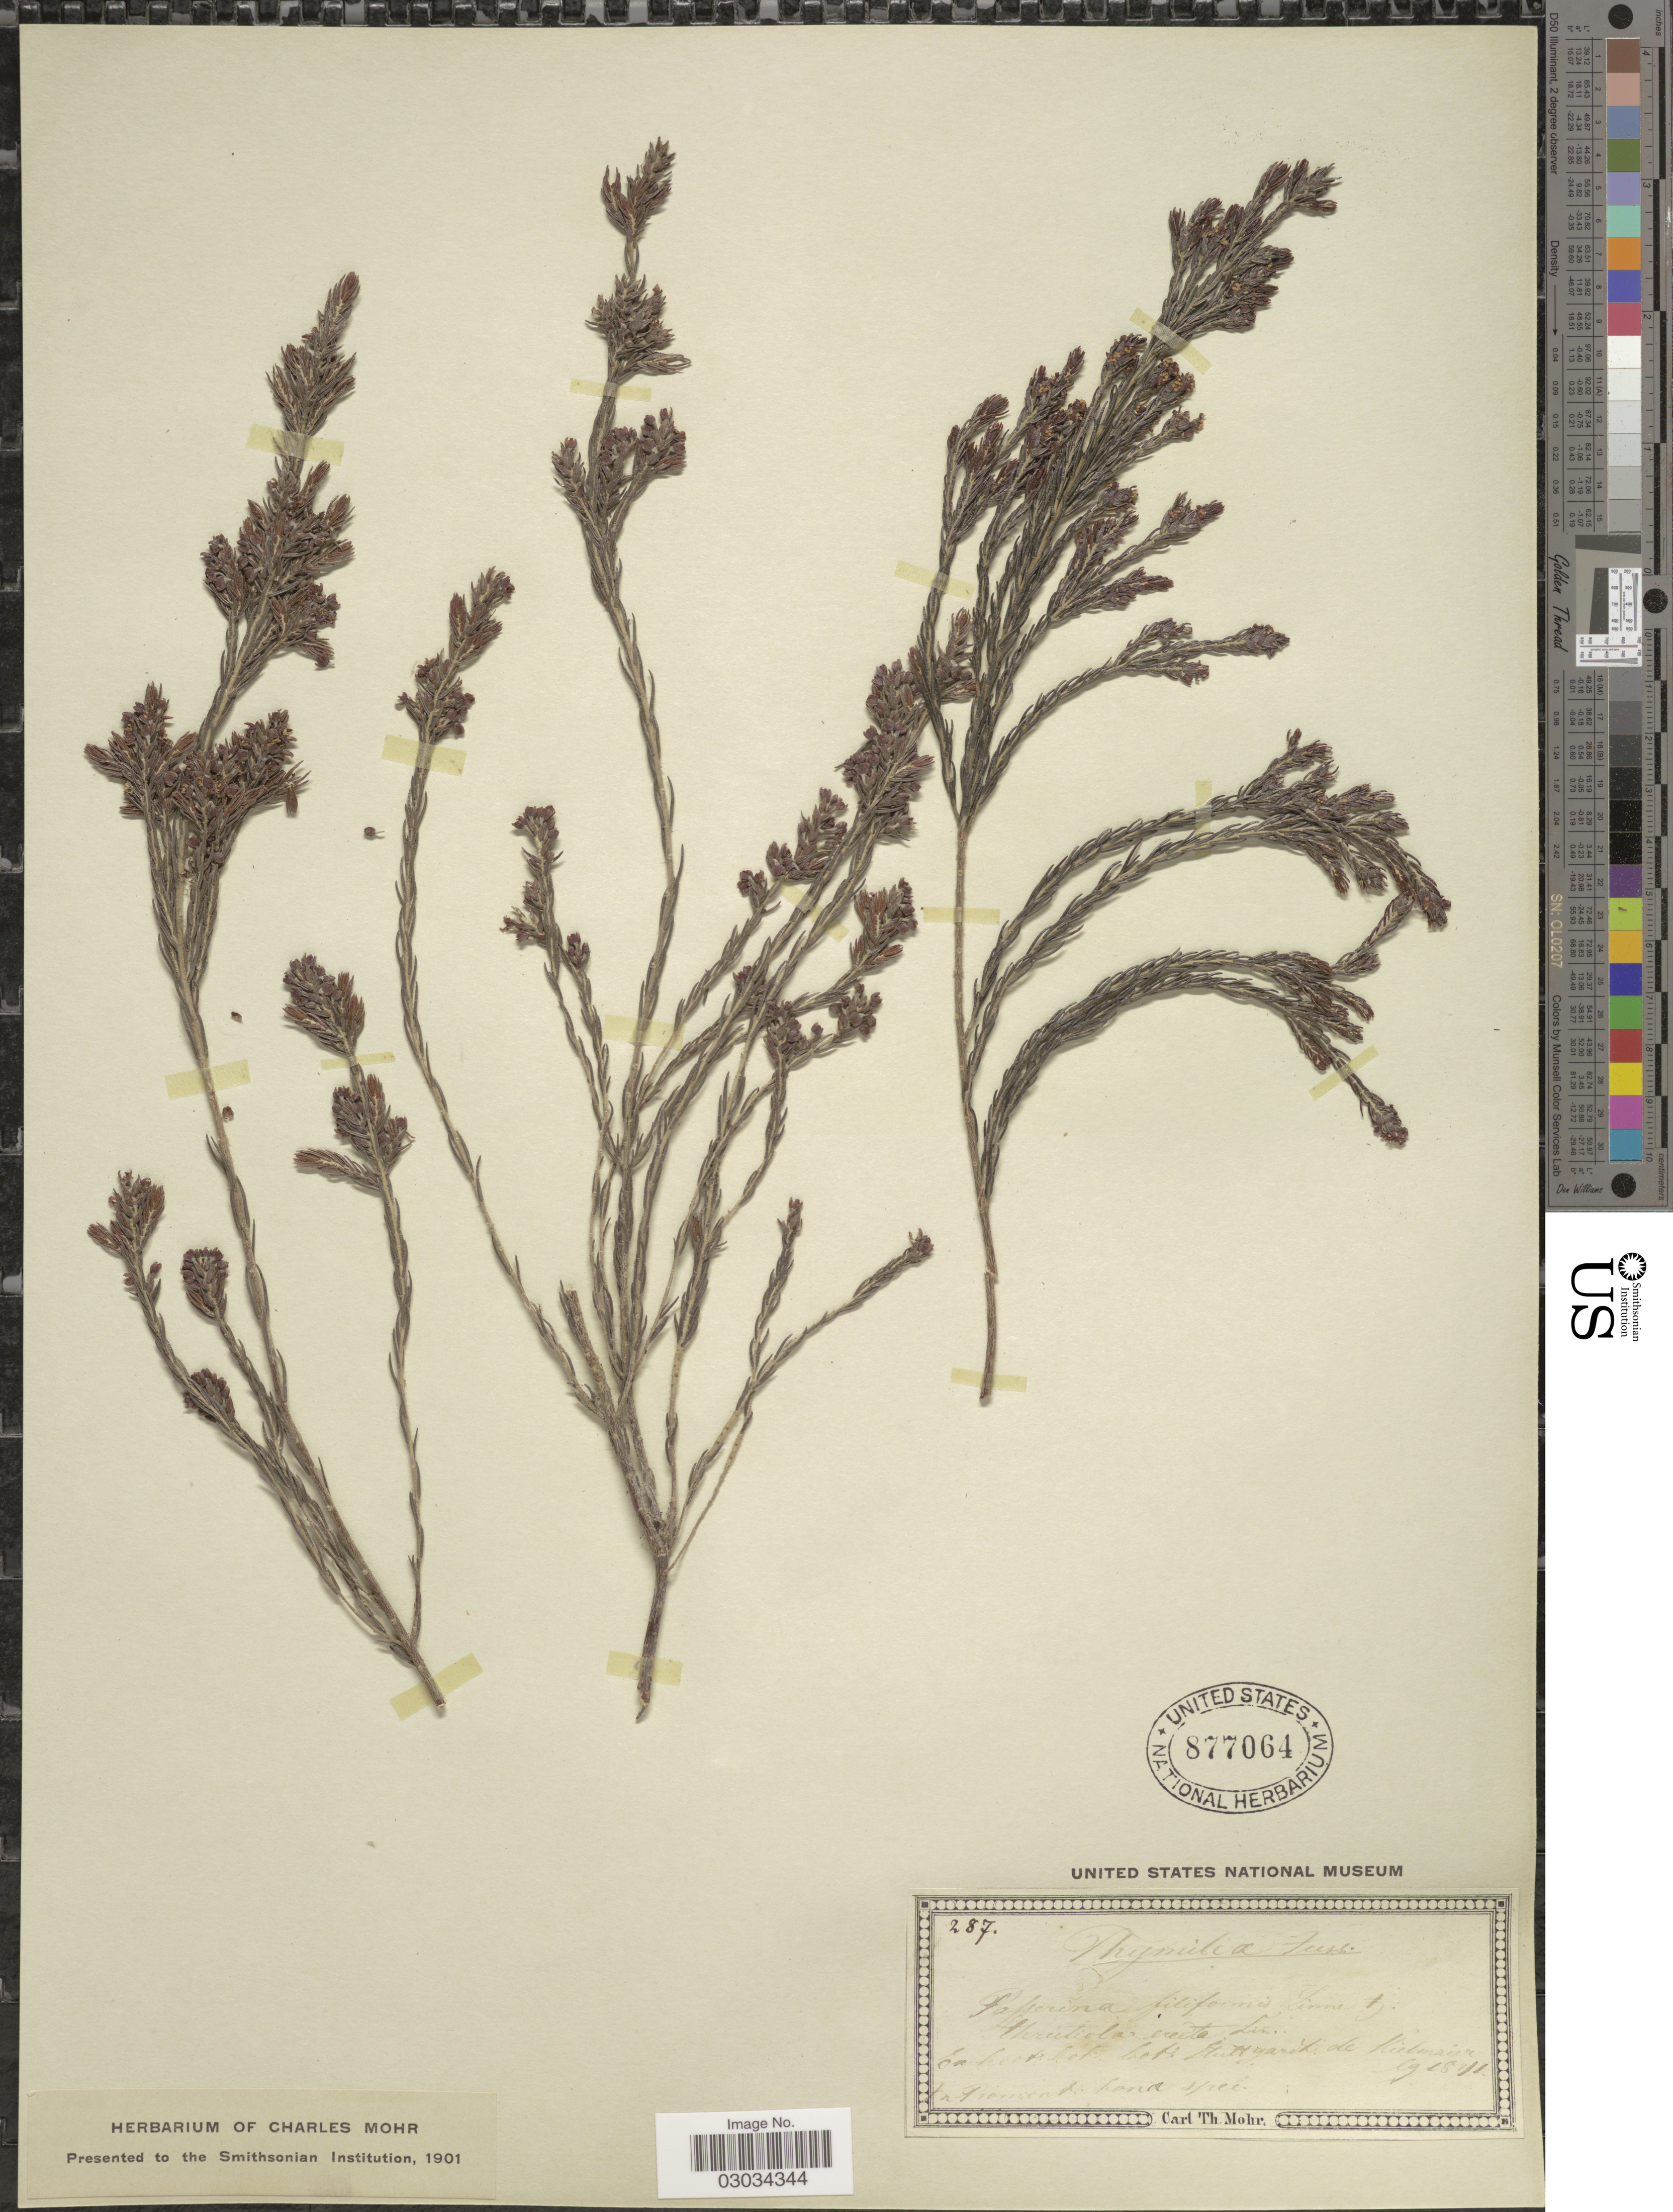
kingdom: Plantae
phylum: Tracheophyta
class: Magnoliopsida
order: Malvales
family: Thymelaeaceae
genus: Passerina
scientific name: Passerina filiformis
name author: L.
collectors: C. T. Mohr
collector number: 287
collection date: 1811-09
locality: En Provincia Lona spec. [interpreted]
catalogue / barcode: US 877064